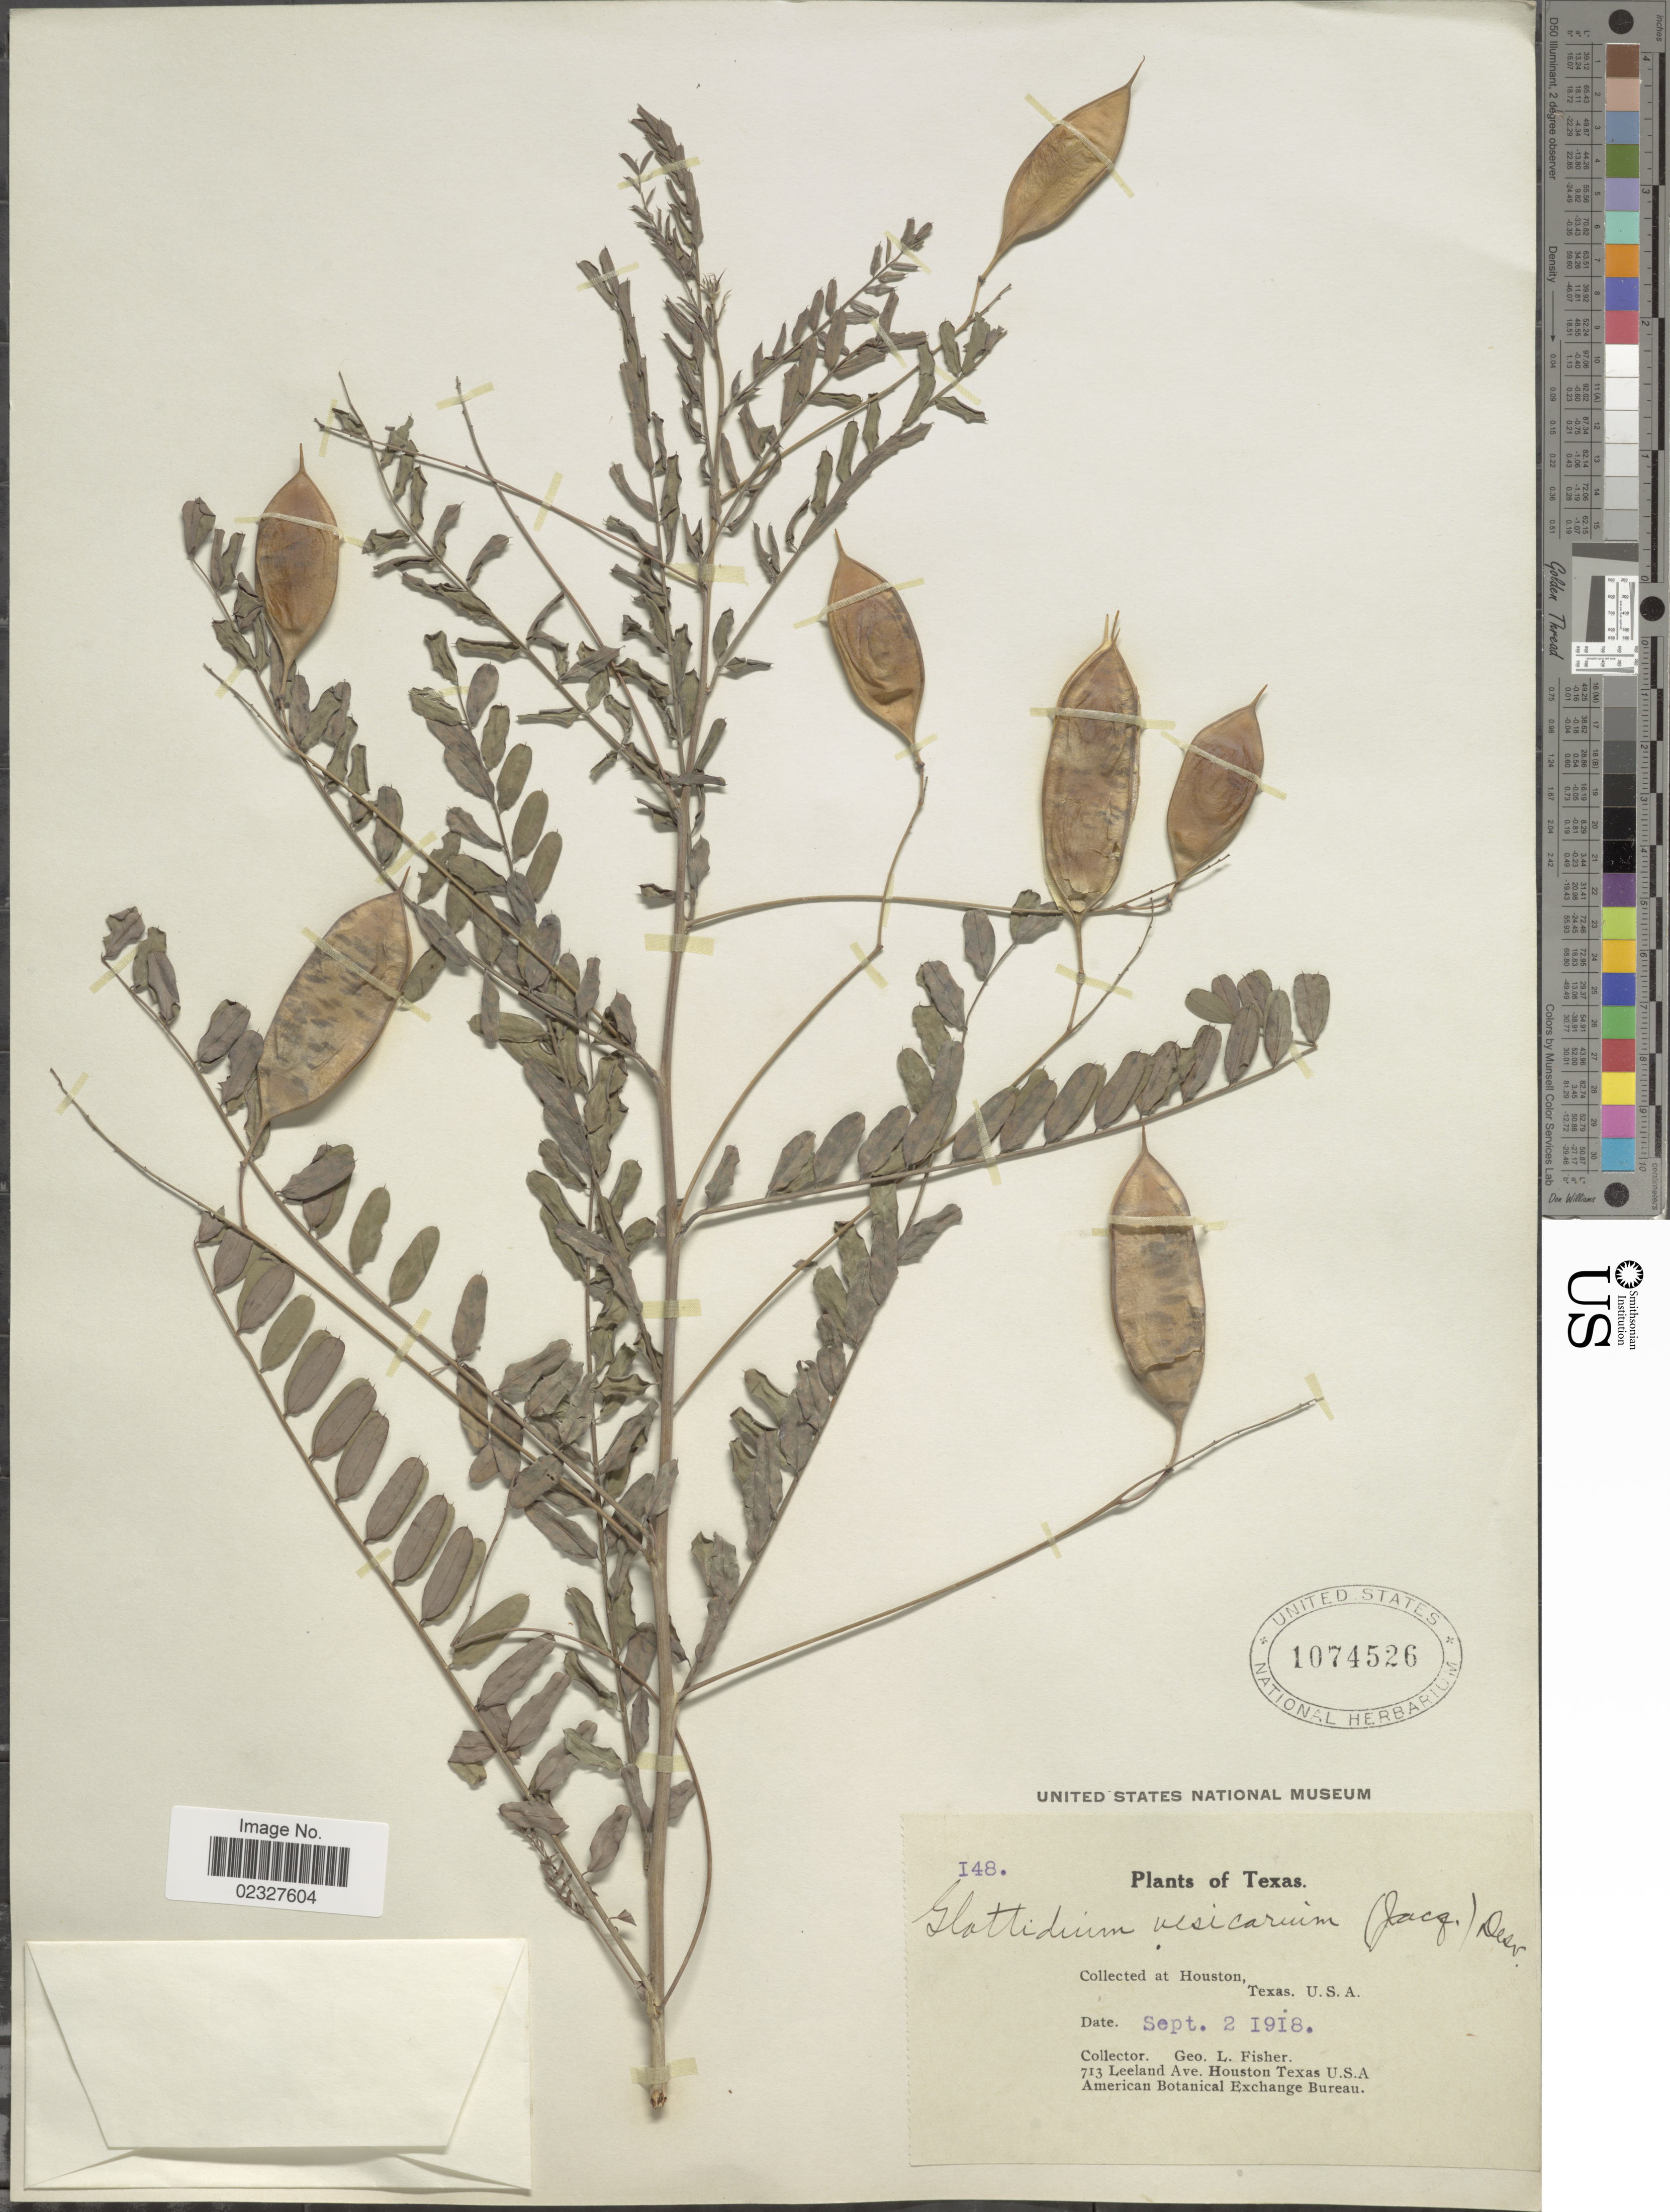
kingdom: Plantae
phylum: Tracheophyta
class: Magnoliopsida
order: Fabales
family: Fabaceae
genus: Sesbania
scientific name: Sesbania vesicaria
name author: (Jacq.) Elliott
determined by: Strong, Mark T., (BOT), Smithsonian Institution - National Museum of Natural History (UNITED STATES)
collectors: G. L. Fisher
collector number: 148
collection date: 1918-09-02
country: United States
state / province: Texas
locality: Houston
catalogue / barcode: US 1074526